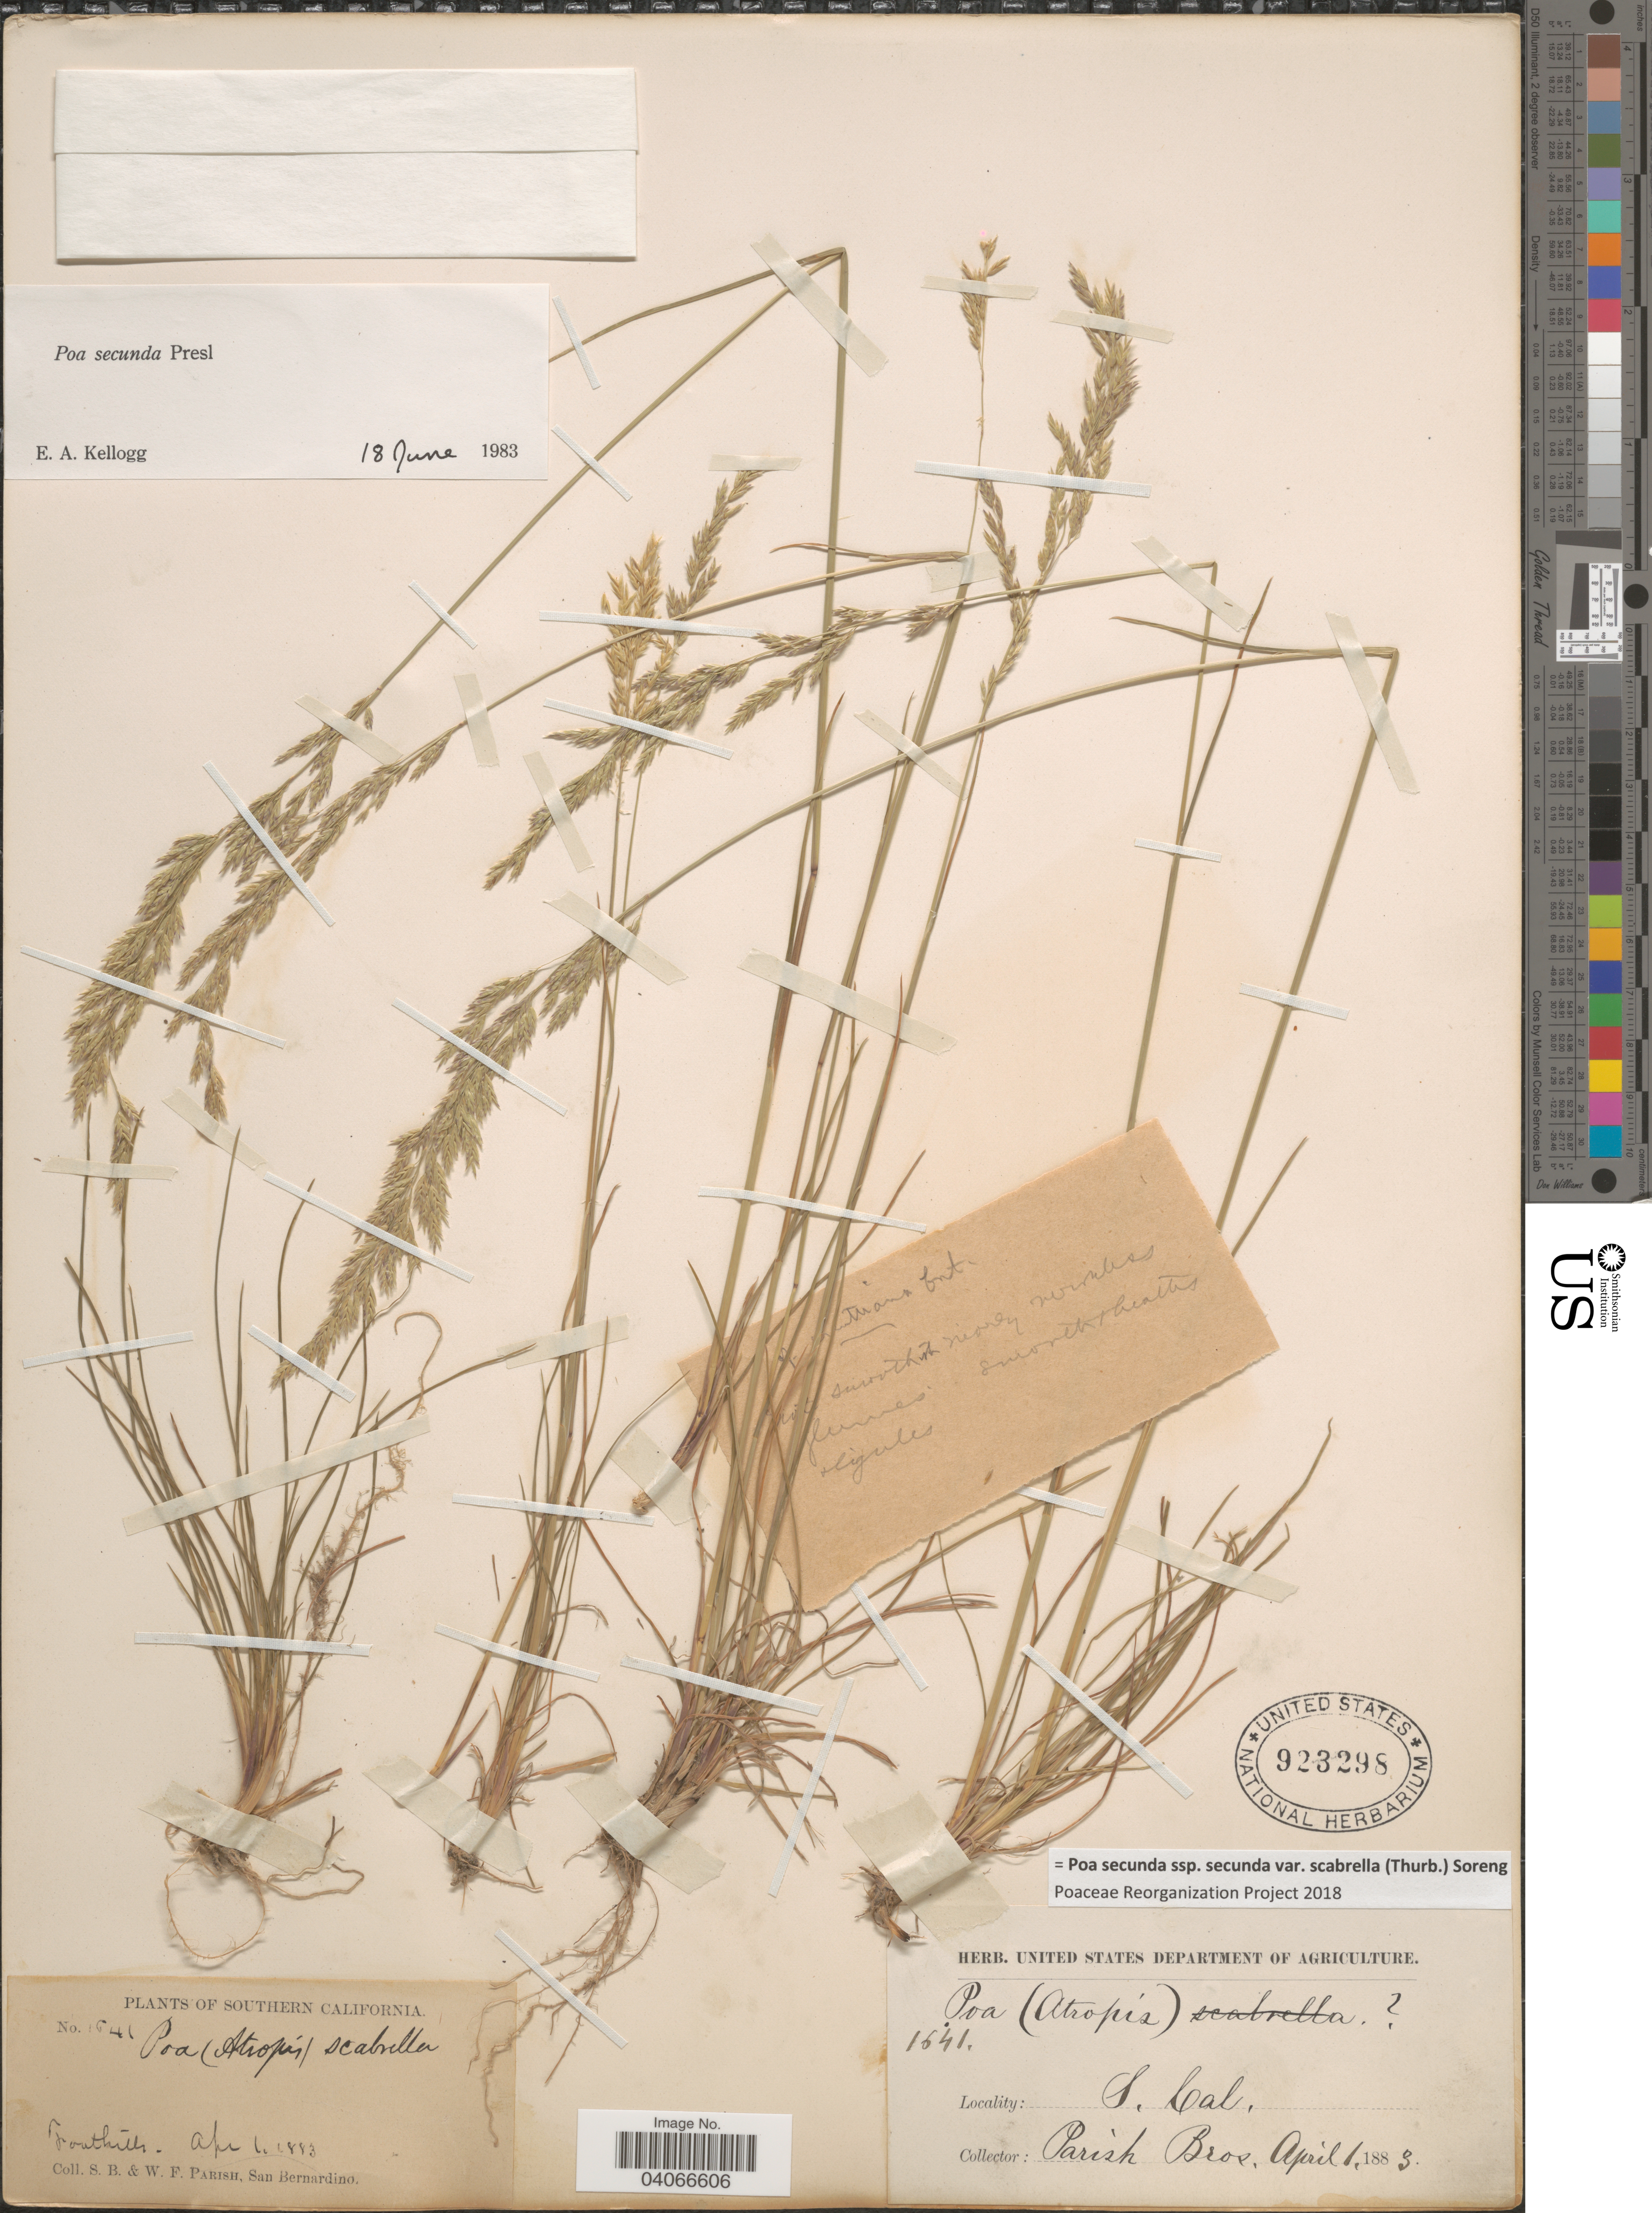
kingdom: Plantae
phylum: Tracheophyta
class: Liliopsida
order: Poales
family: Poaceae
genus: Poa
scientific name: Poa secunda subsp. secunda var. scabrella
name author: (Thurb.) Soreng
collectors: S. B. Parish & W. F. Parish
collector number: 1641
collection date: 1883-04-01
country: United States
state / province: California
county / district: San Bernardino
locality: Southern California. Foothills.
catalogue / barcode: US 923298